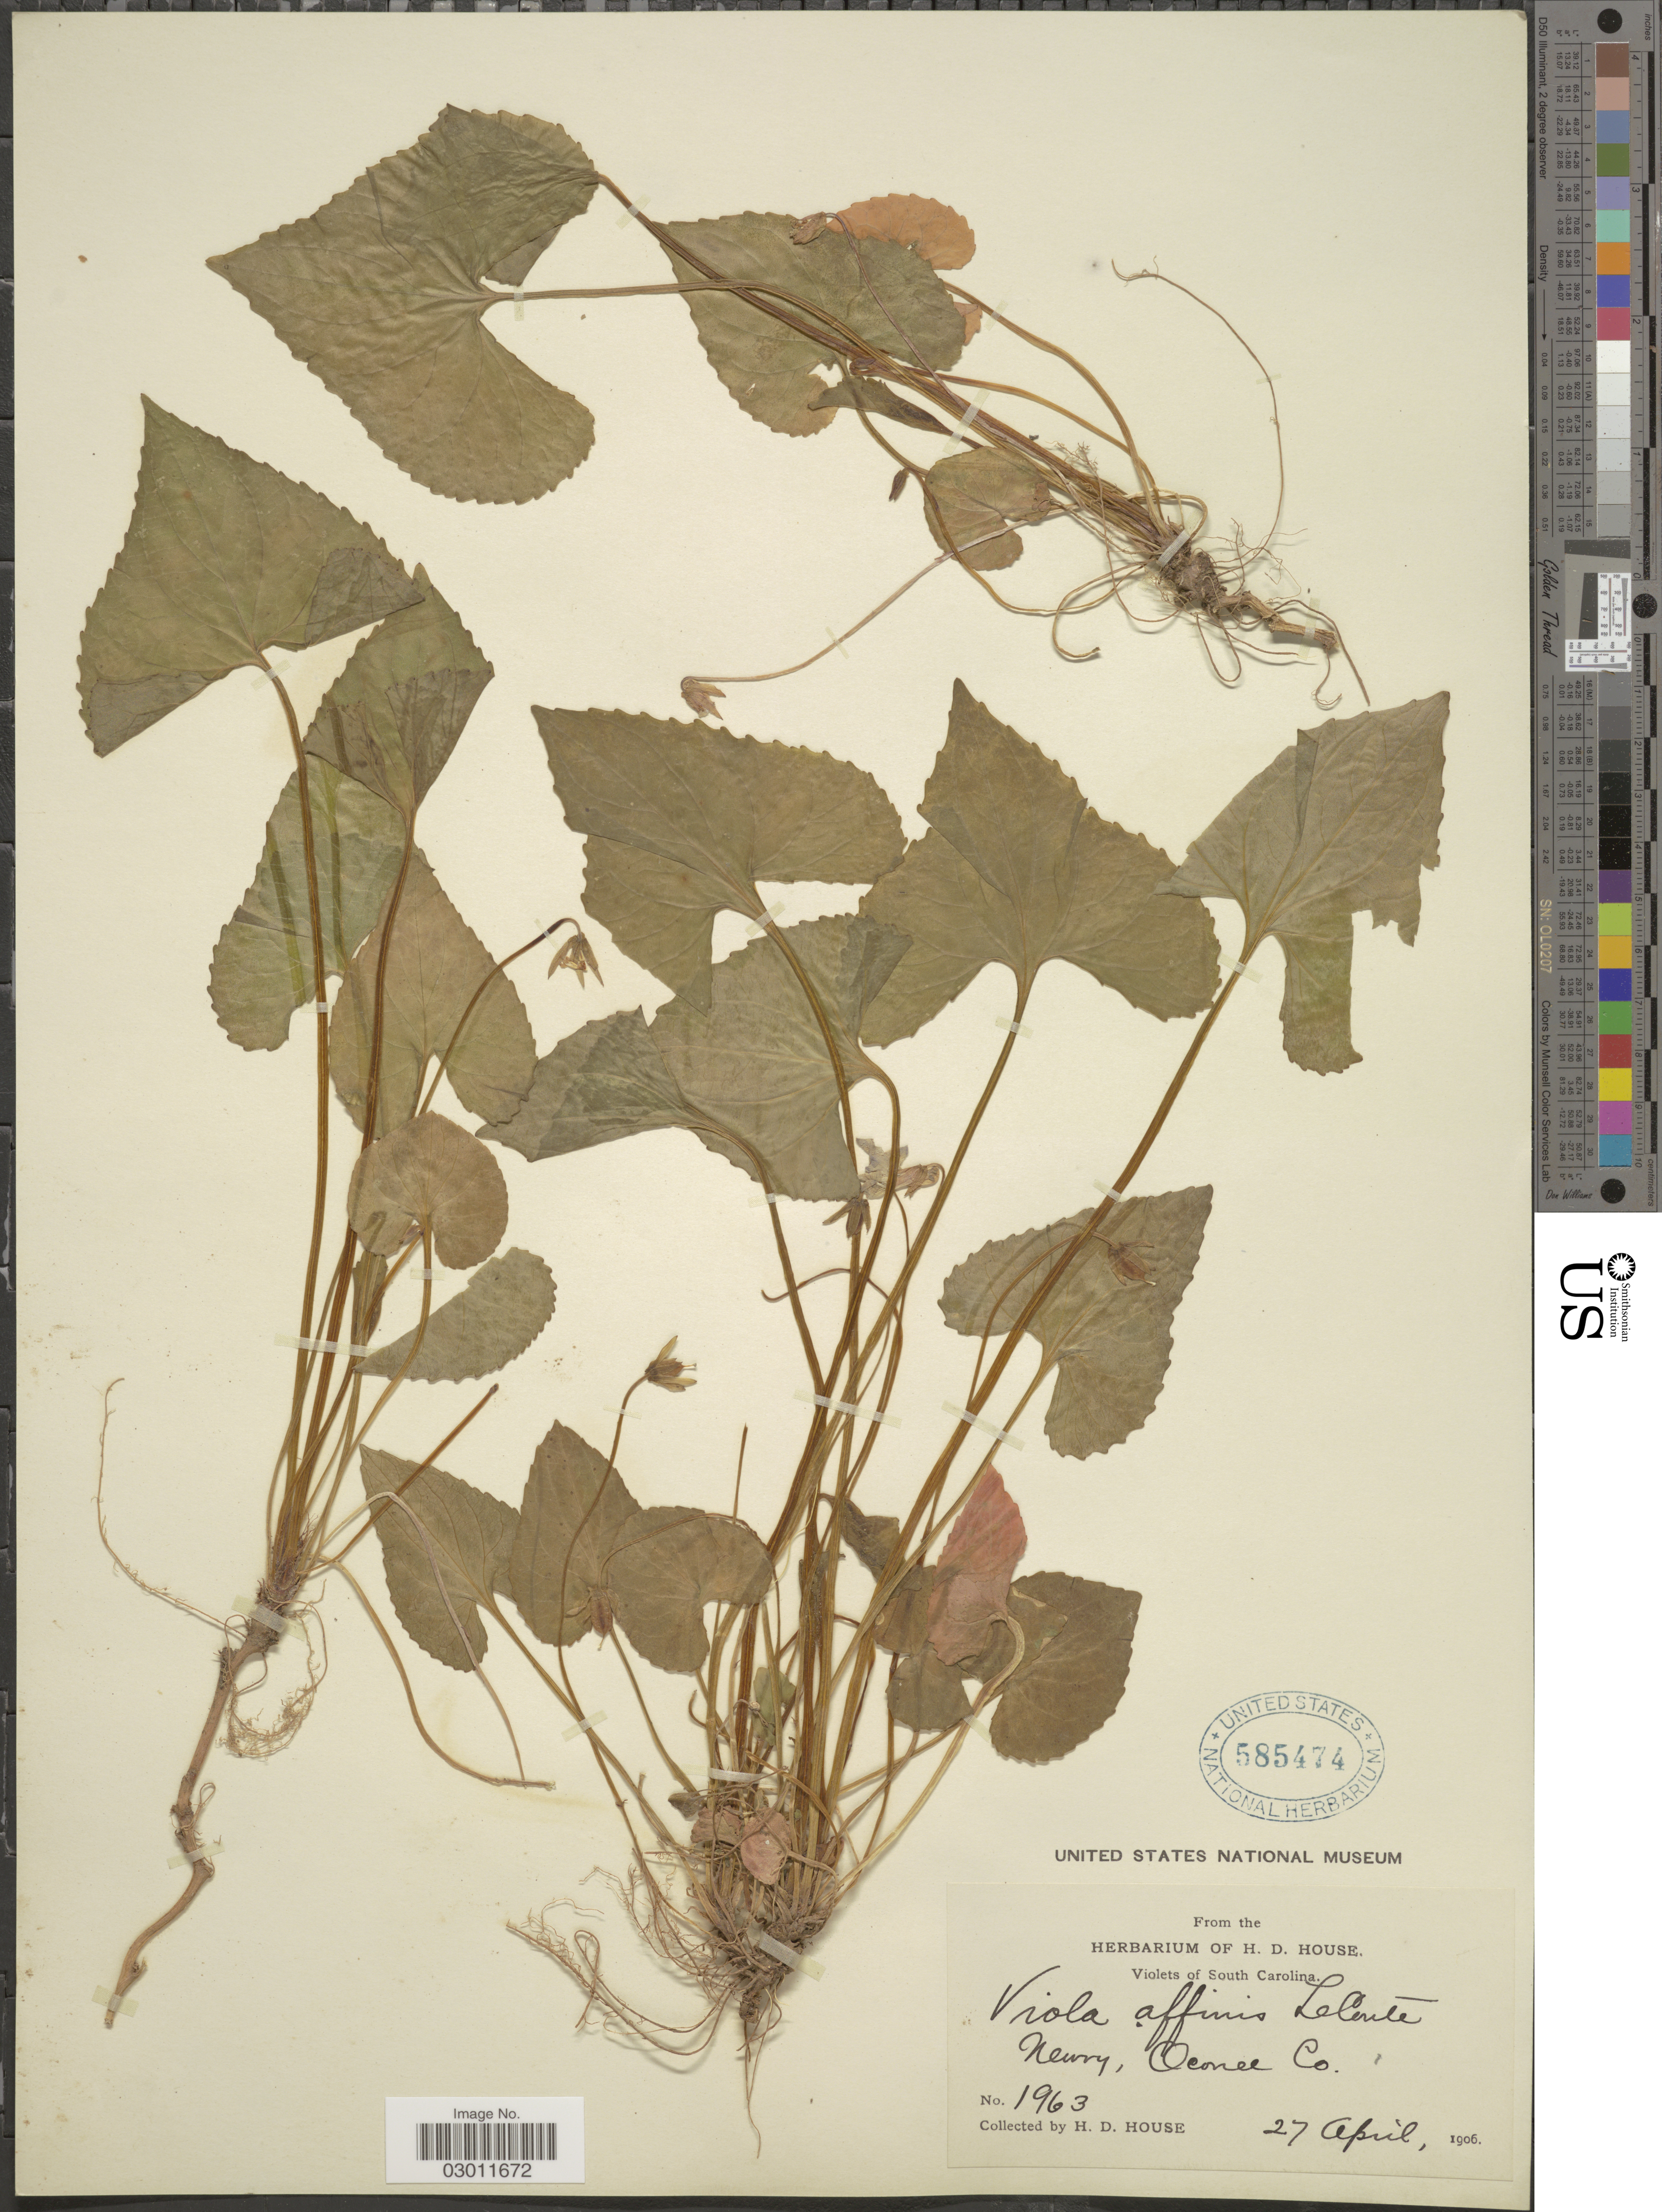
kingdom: Plantae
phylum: Tracheophyta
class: Magnoliopsida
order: Malpighiales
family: Violaceae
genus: Viola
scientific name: Viola affinis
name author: LeConte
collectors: H. D. House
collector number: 1963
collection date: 1906-04-27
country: United States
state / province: South Carolina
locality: Newry, Oconee Co.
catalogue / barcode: US 585474